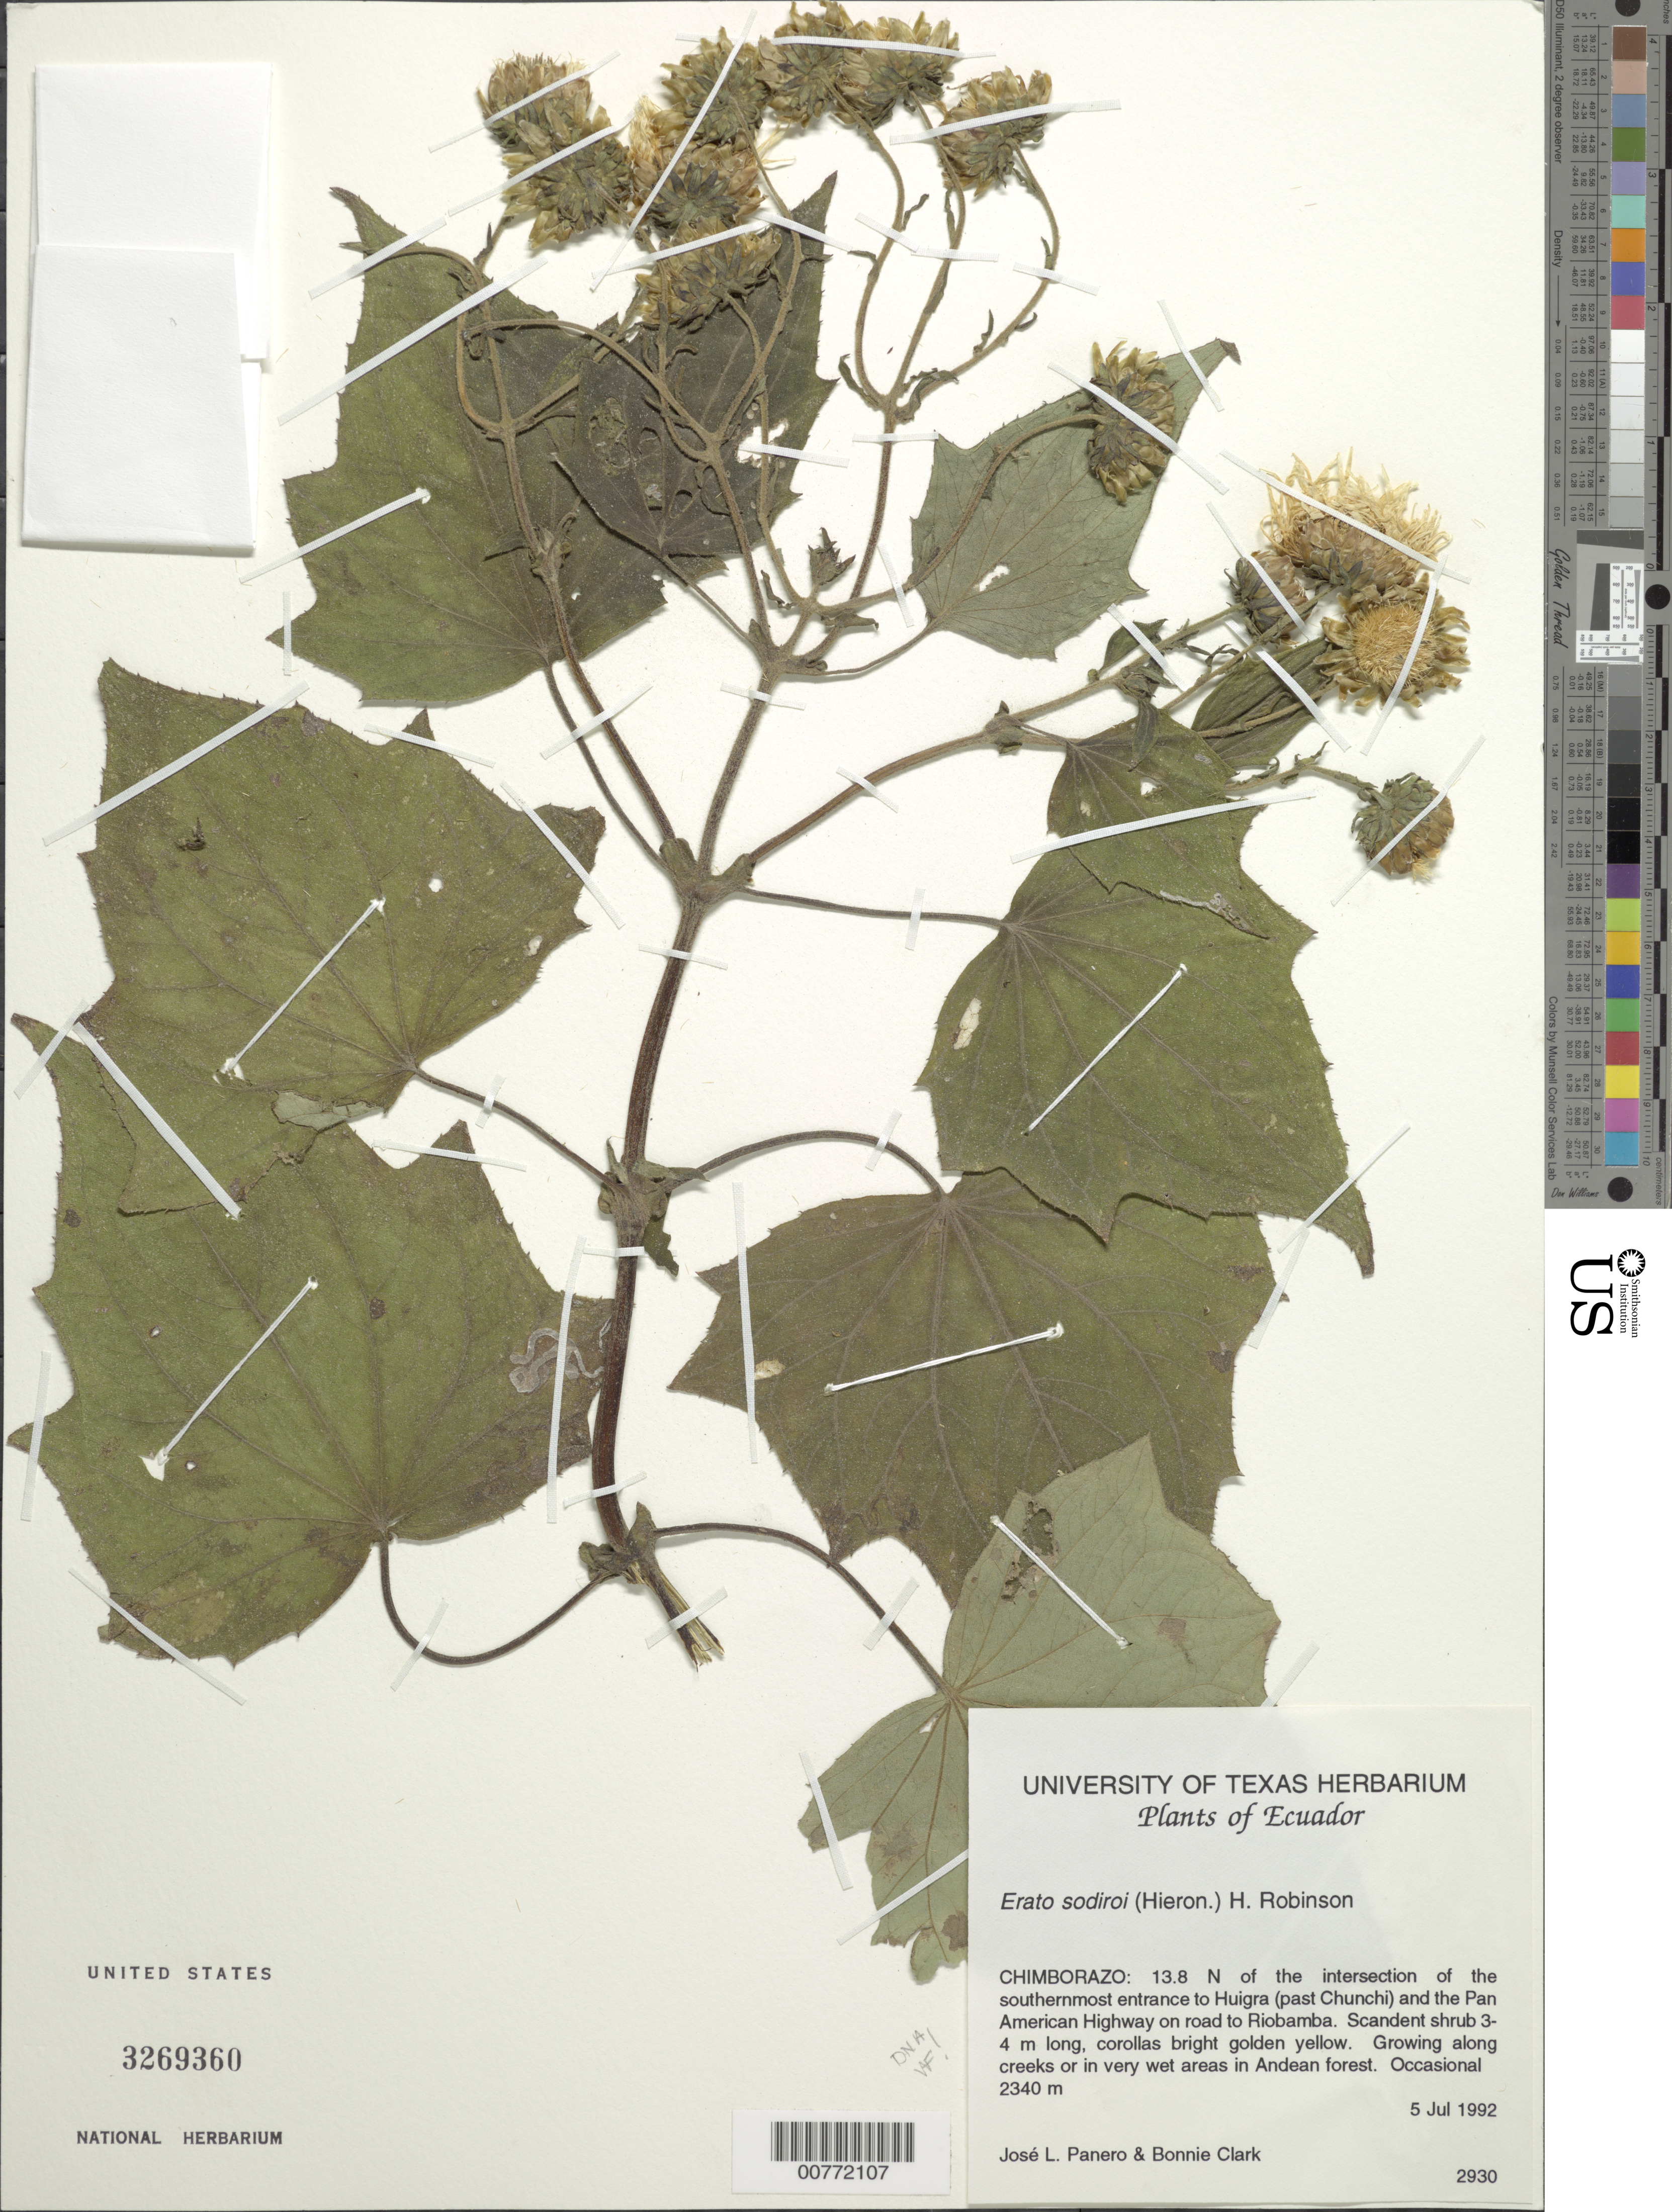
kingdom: Plantae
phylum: Tracheophyta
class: Magnoliopsida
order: Asterales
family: Asteraceae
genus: Erato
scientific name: Erato sodiroi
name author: (Hieron.) H. Rob.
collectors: J. L. Panero & B. Clark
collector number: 2930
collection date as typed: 5 July 1992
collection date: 1992-07-05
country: Ecuador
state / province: Chimborazo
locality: Huigra, 13.8 N of the intersection of the southernmost entrance to Huigra (past Chunchi) and the Pan American Hwy on road to Riobamba.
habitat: Growing along creeks or in very wet areas in Andean forest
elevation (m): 2340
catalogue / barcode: US 3269360